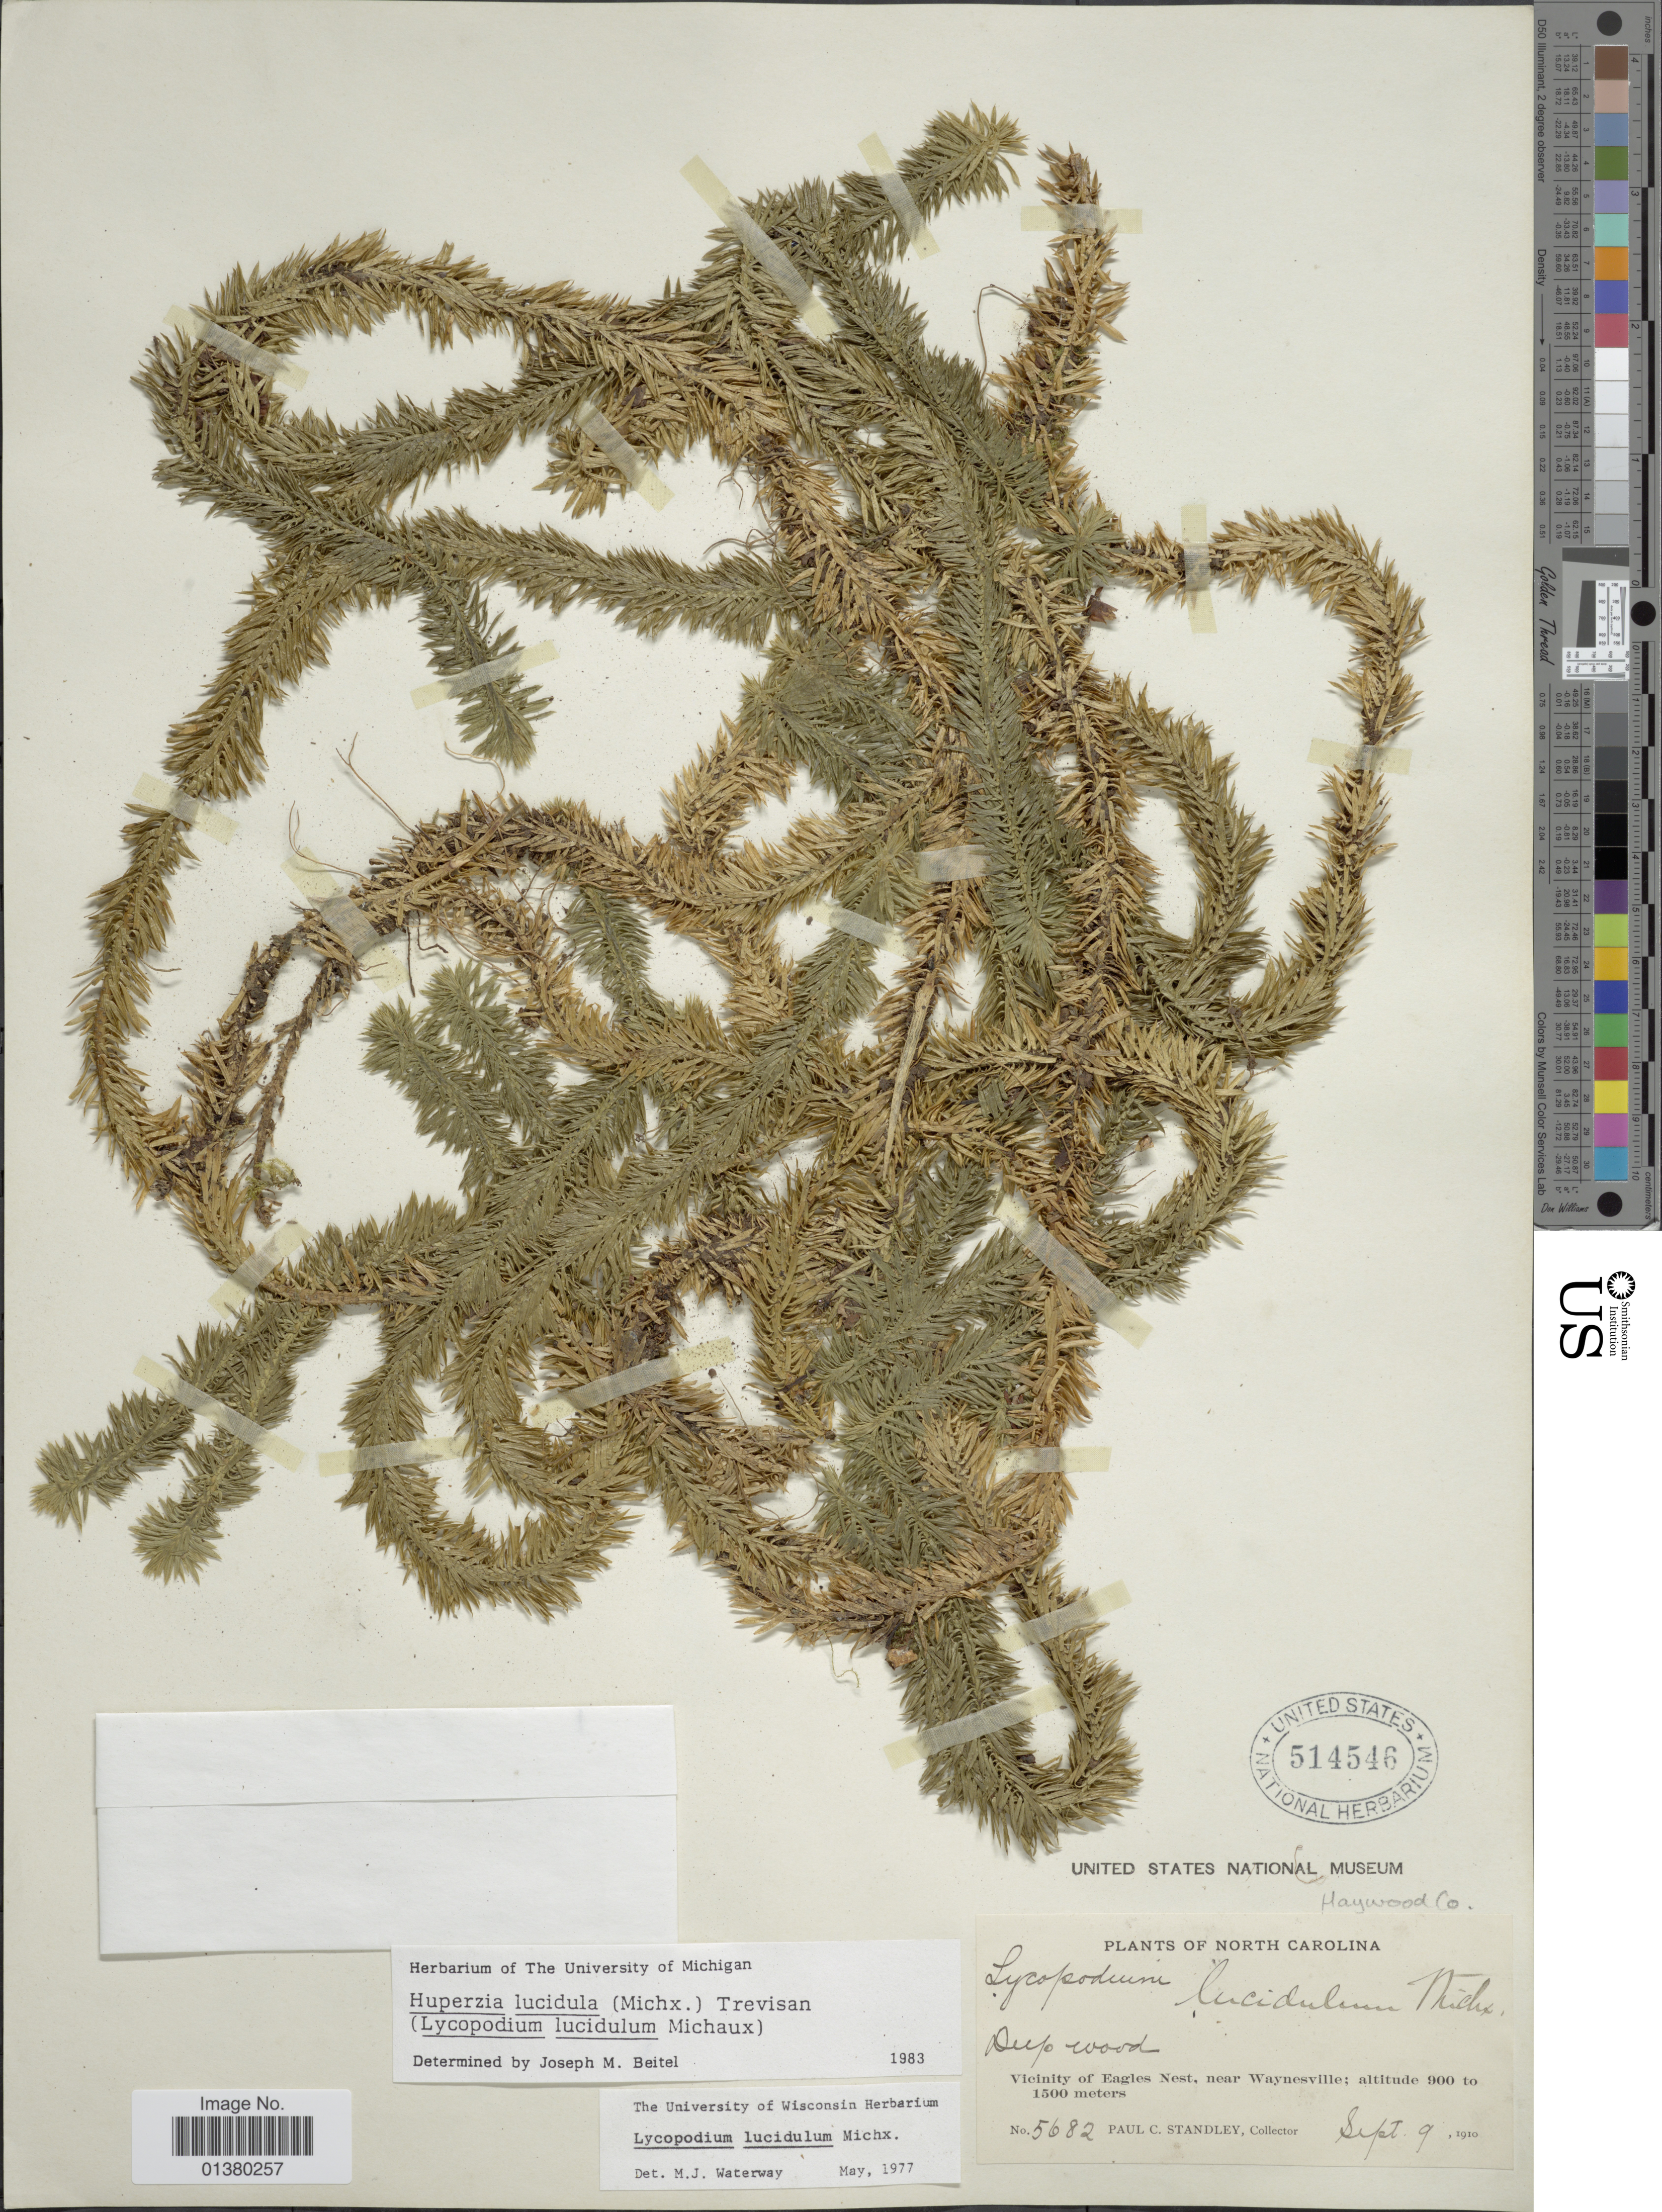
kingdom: Plantae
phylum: Tracheophyta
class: Lycopodiopsida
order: Lycopodiales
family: Lycopodiaceae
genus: Huperzia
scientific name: Huperzia lucidula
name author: (Michx.) Trevis.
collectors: P. C. Standley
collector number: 5682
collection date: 1910-09-09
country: United States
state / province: North Carolina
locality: Vicinity of Edges Nest, near Waynesville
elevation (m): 900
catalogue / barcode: US 514546